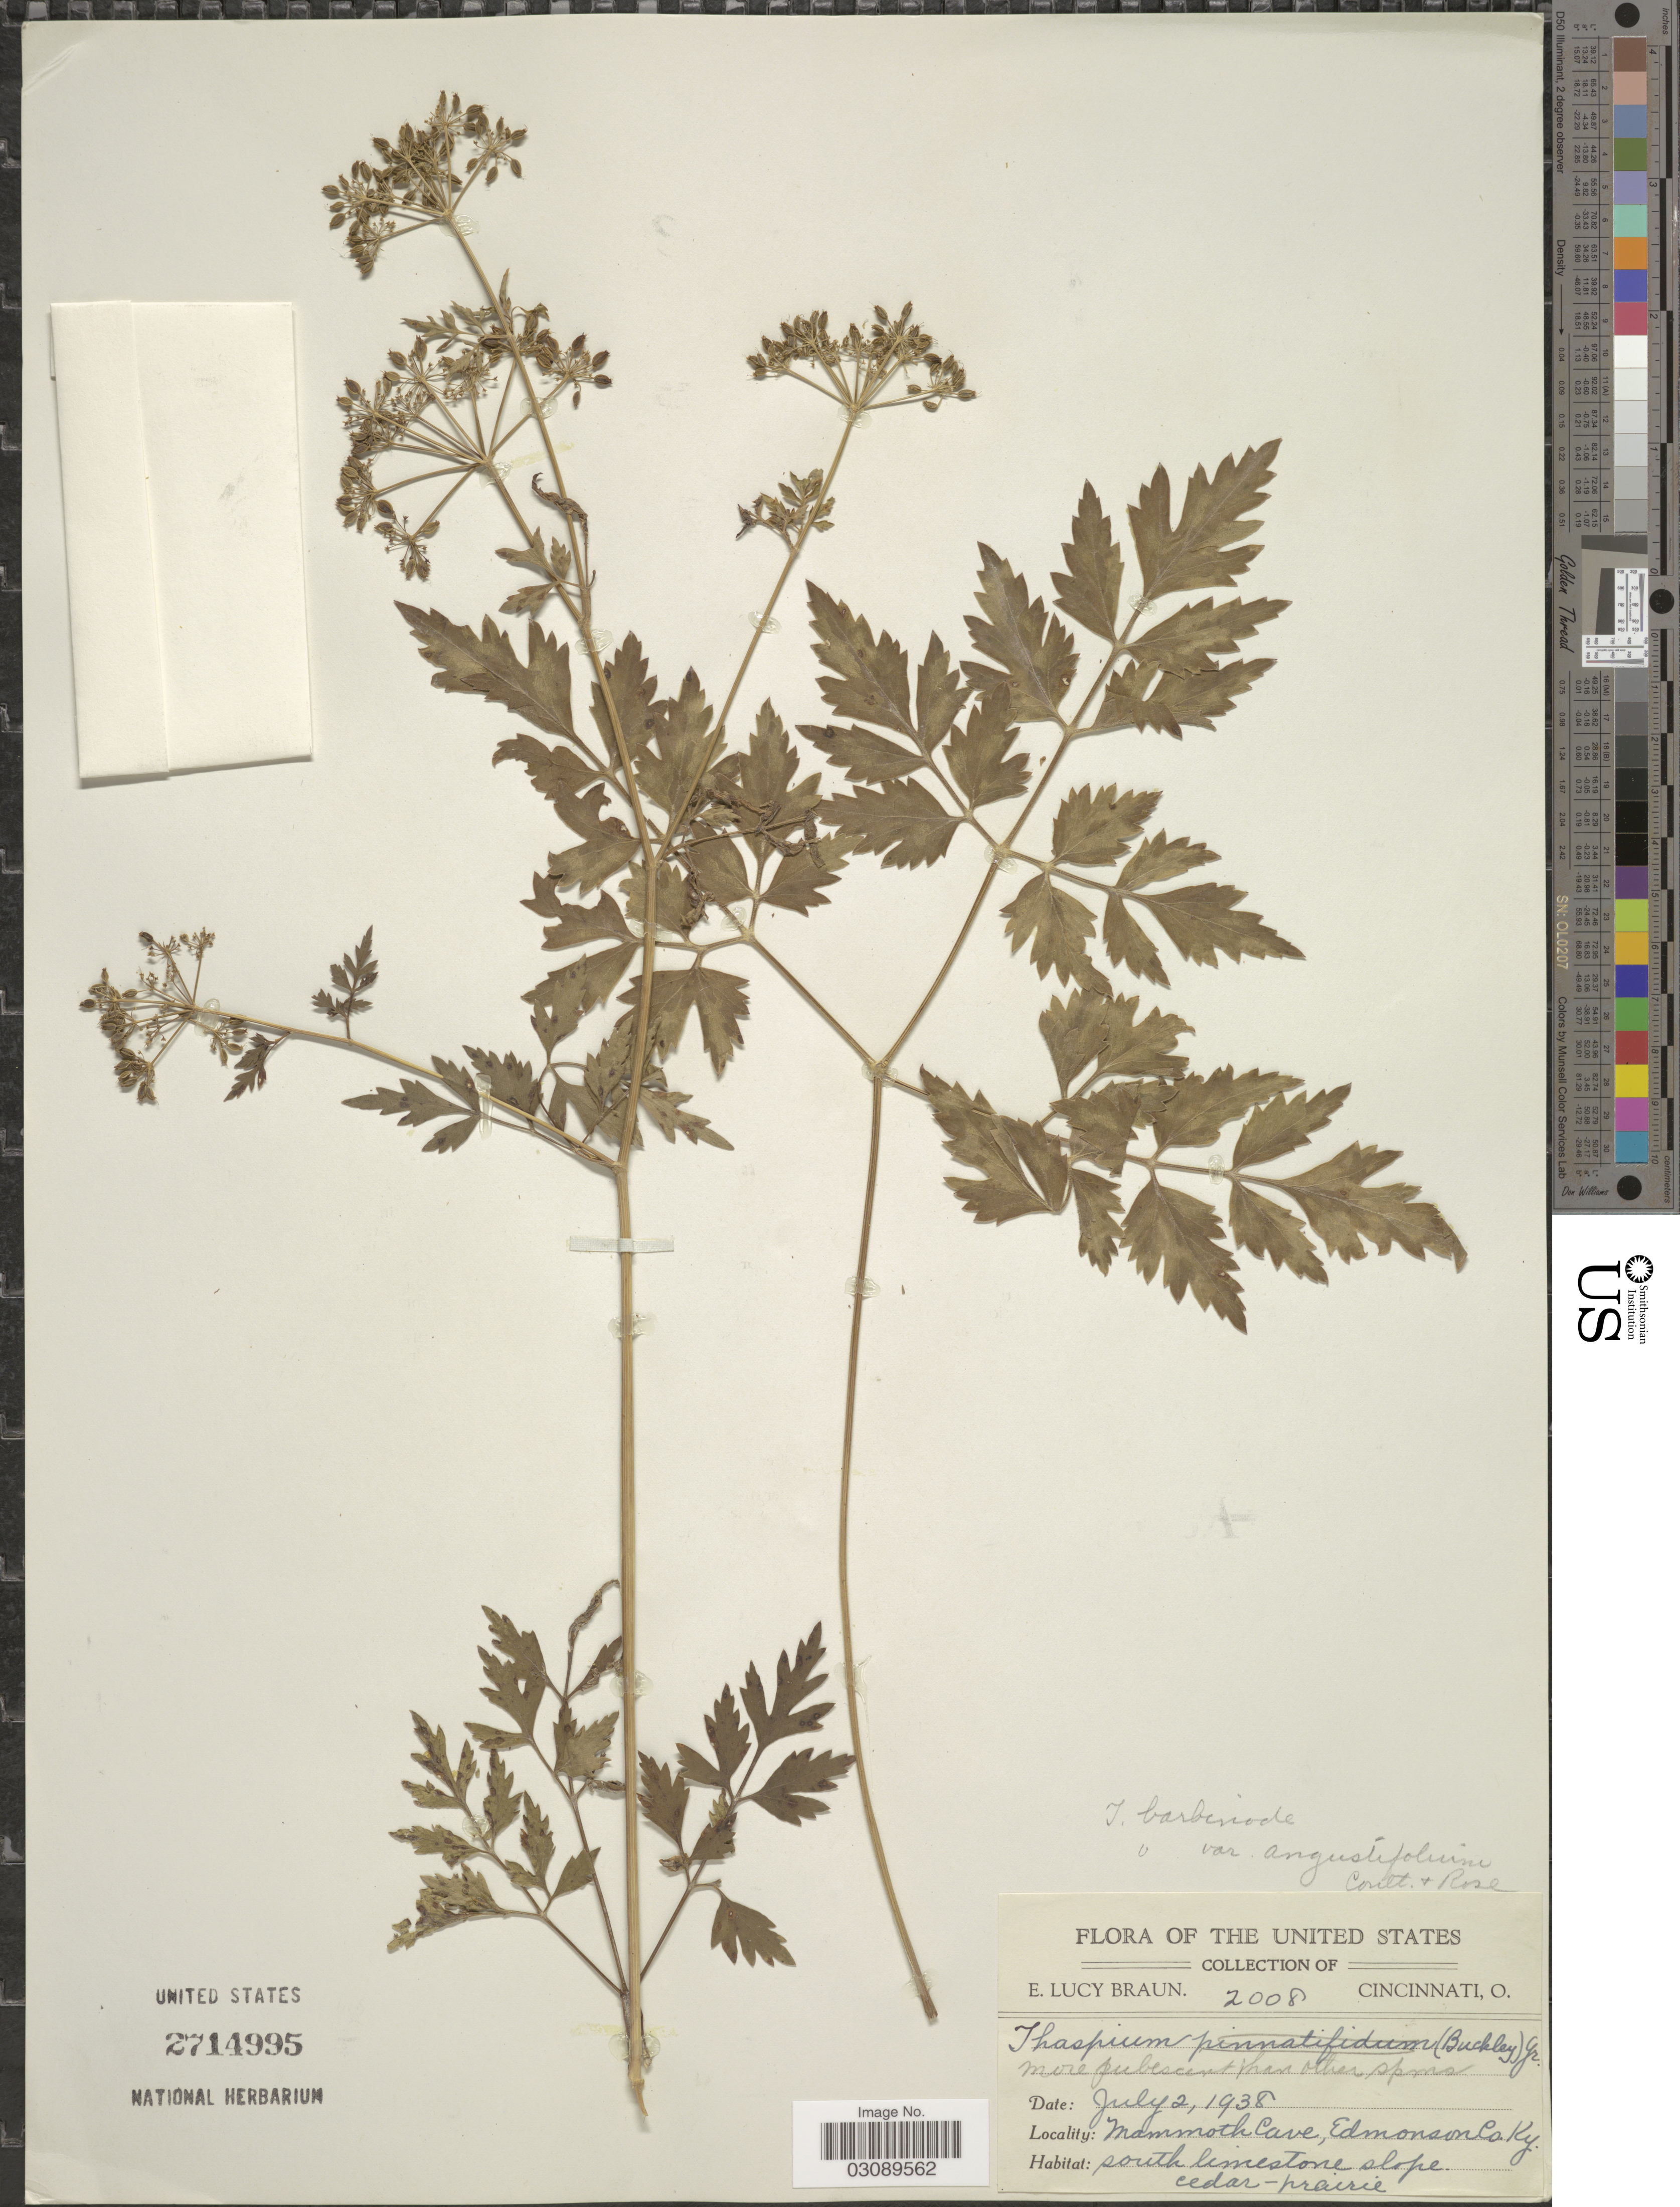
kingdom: Plantae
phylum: Tracheophyta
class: Magnoliopsida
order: Apiales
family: Apiaceae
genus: Thaspium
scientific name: Thaspium barbinode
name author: (Michx.) Nutt.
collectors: E. L. Braun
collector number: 2008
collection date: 1938-07-02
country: United States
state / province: Kentucky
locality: Mammoth Cave, Edmonson Co.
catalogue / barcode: US 2714995